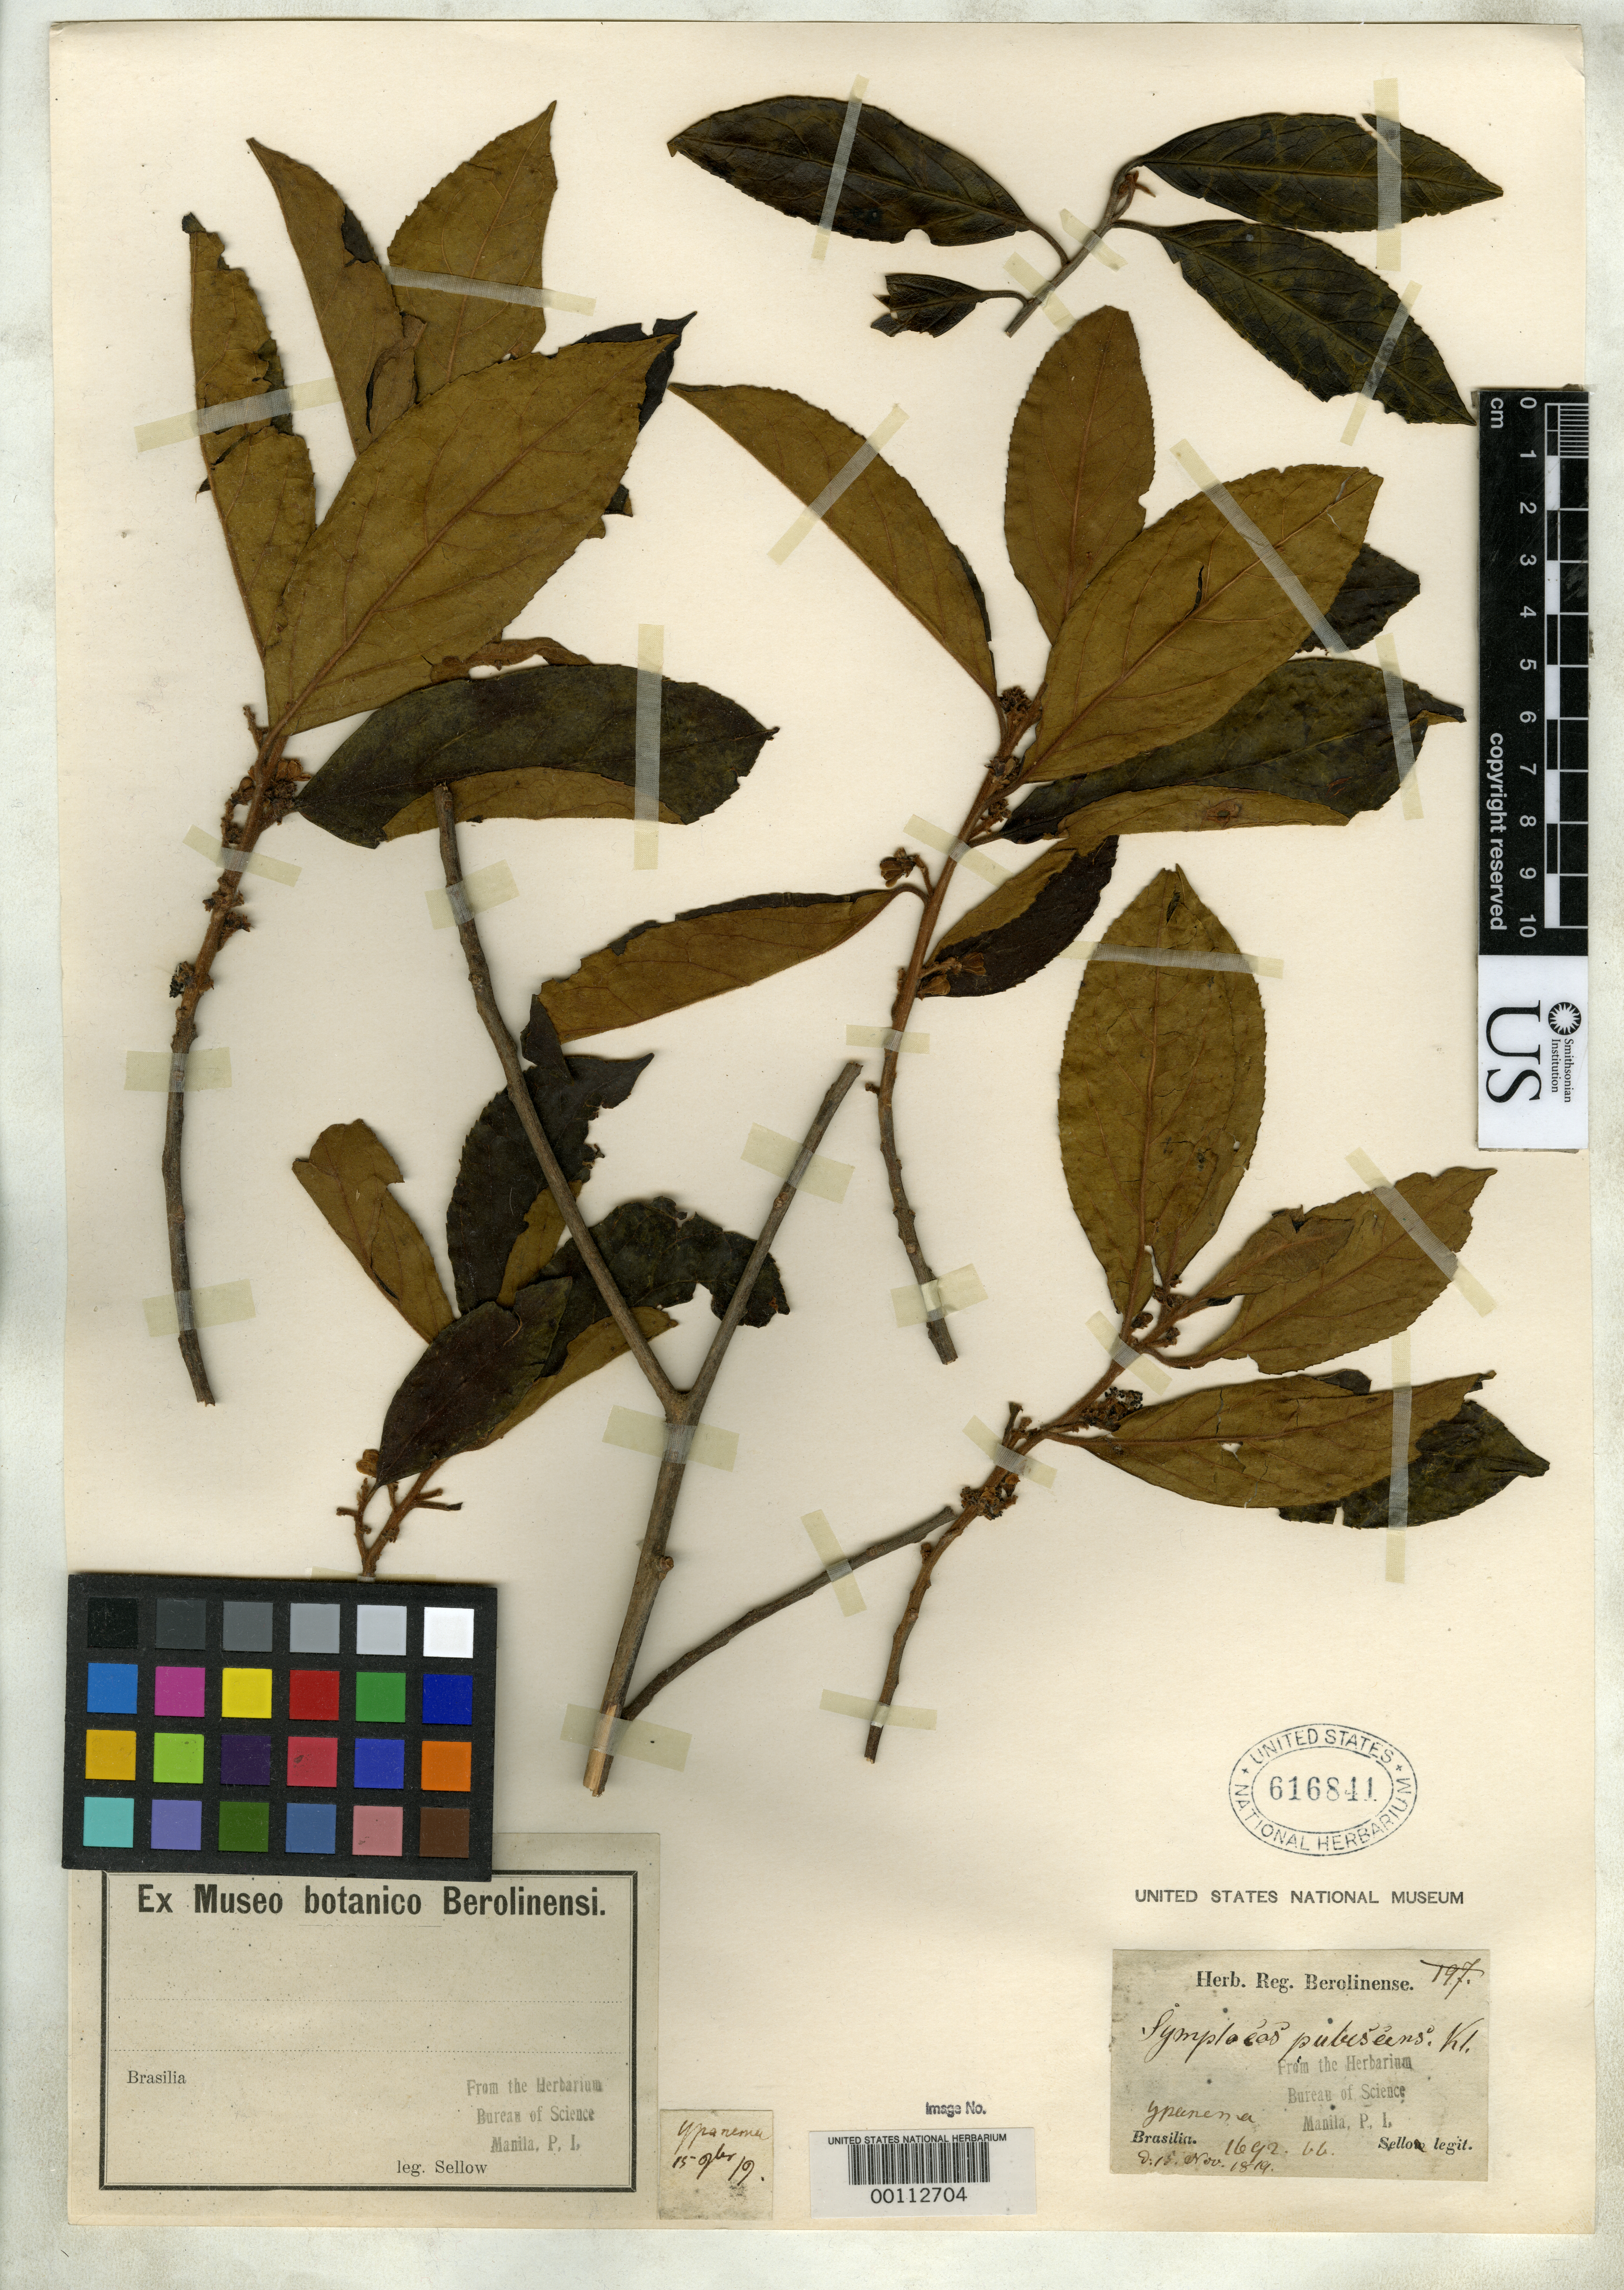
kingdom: Plantae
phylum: Tracheophyta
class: Magnoliopsida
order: Ericales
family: Symplocaceae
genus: Symplocos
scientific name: Symplocos pubescens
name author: Klotzsch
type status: Isotype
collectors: F. Sellow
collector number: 197 or 1692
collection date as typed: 15 Nov 1819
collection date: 1819-11-15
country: Brazil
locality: Ypanena.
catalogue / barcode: US 616841